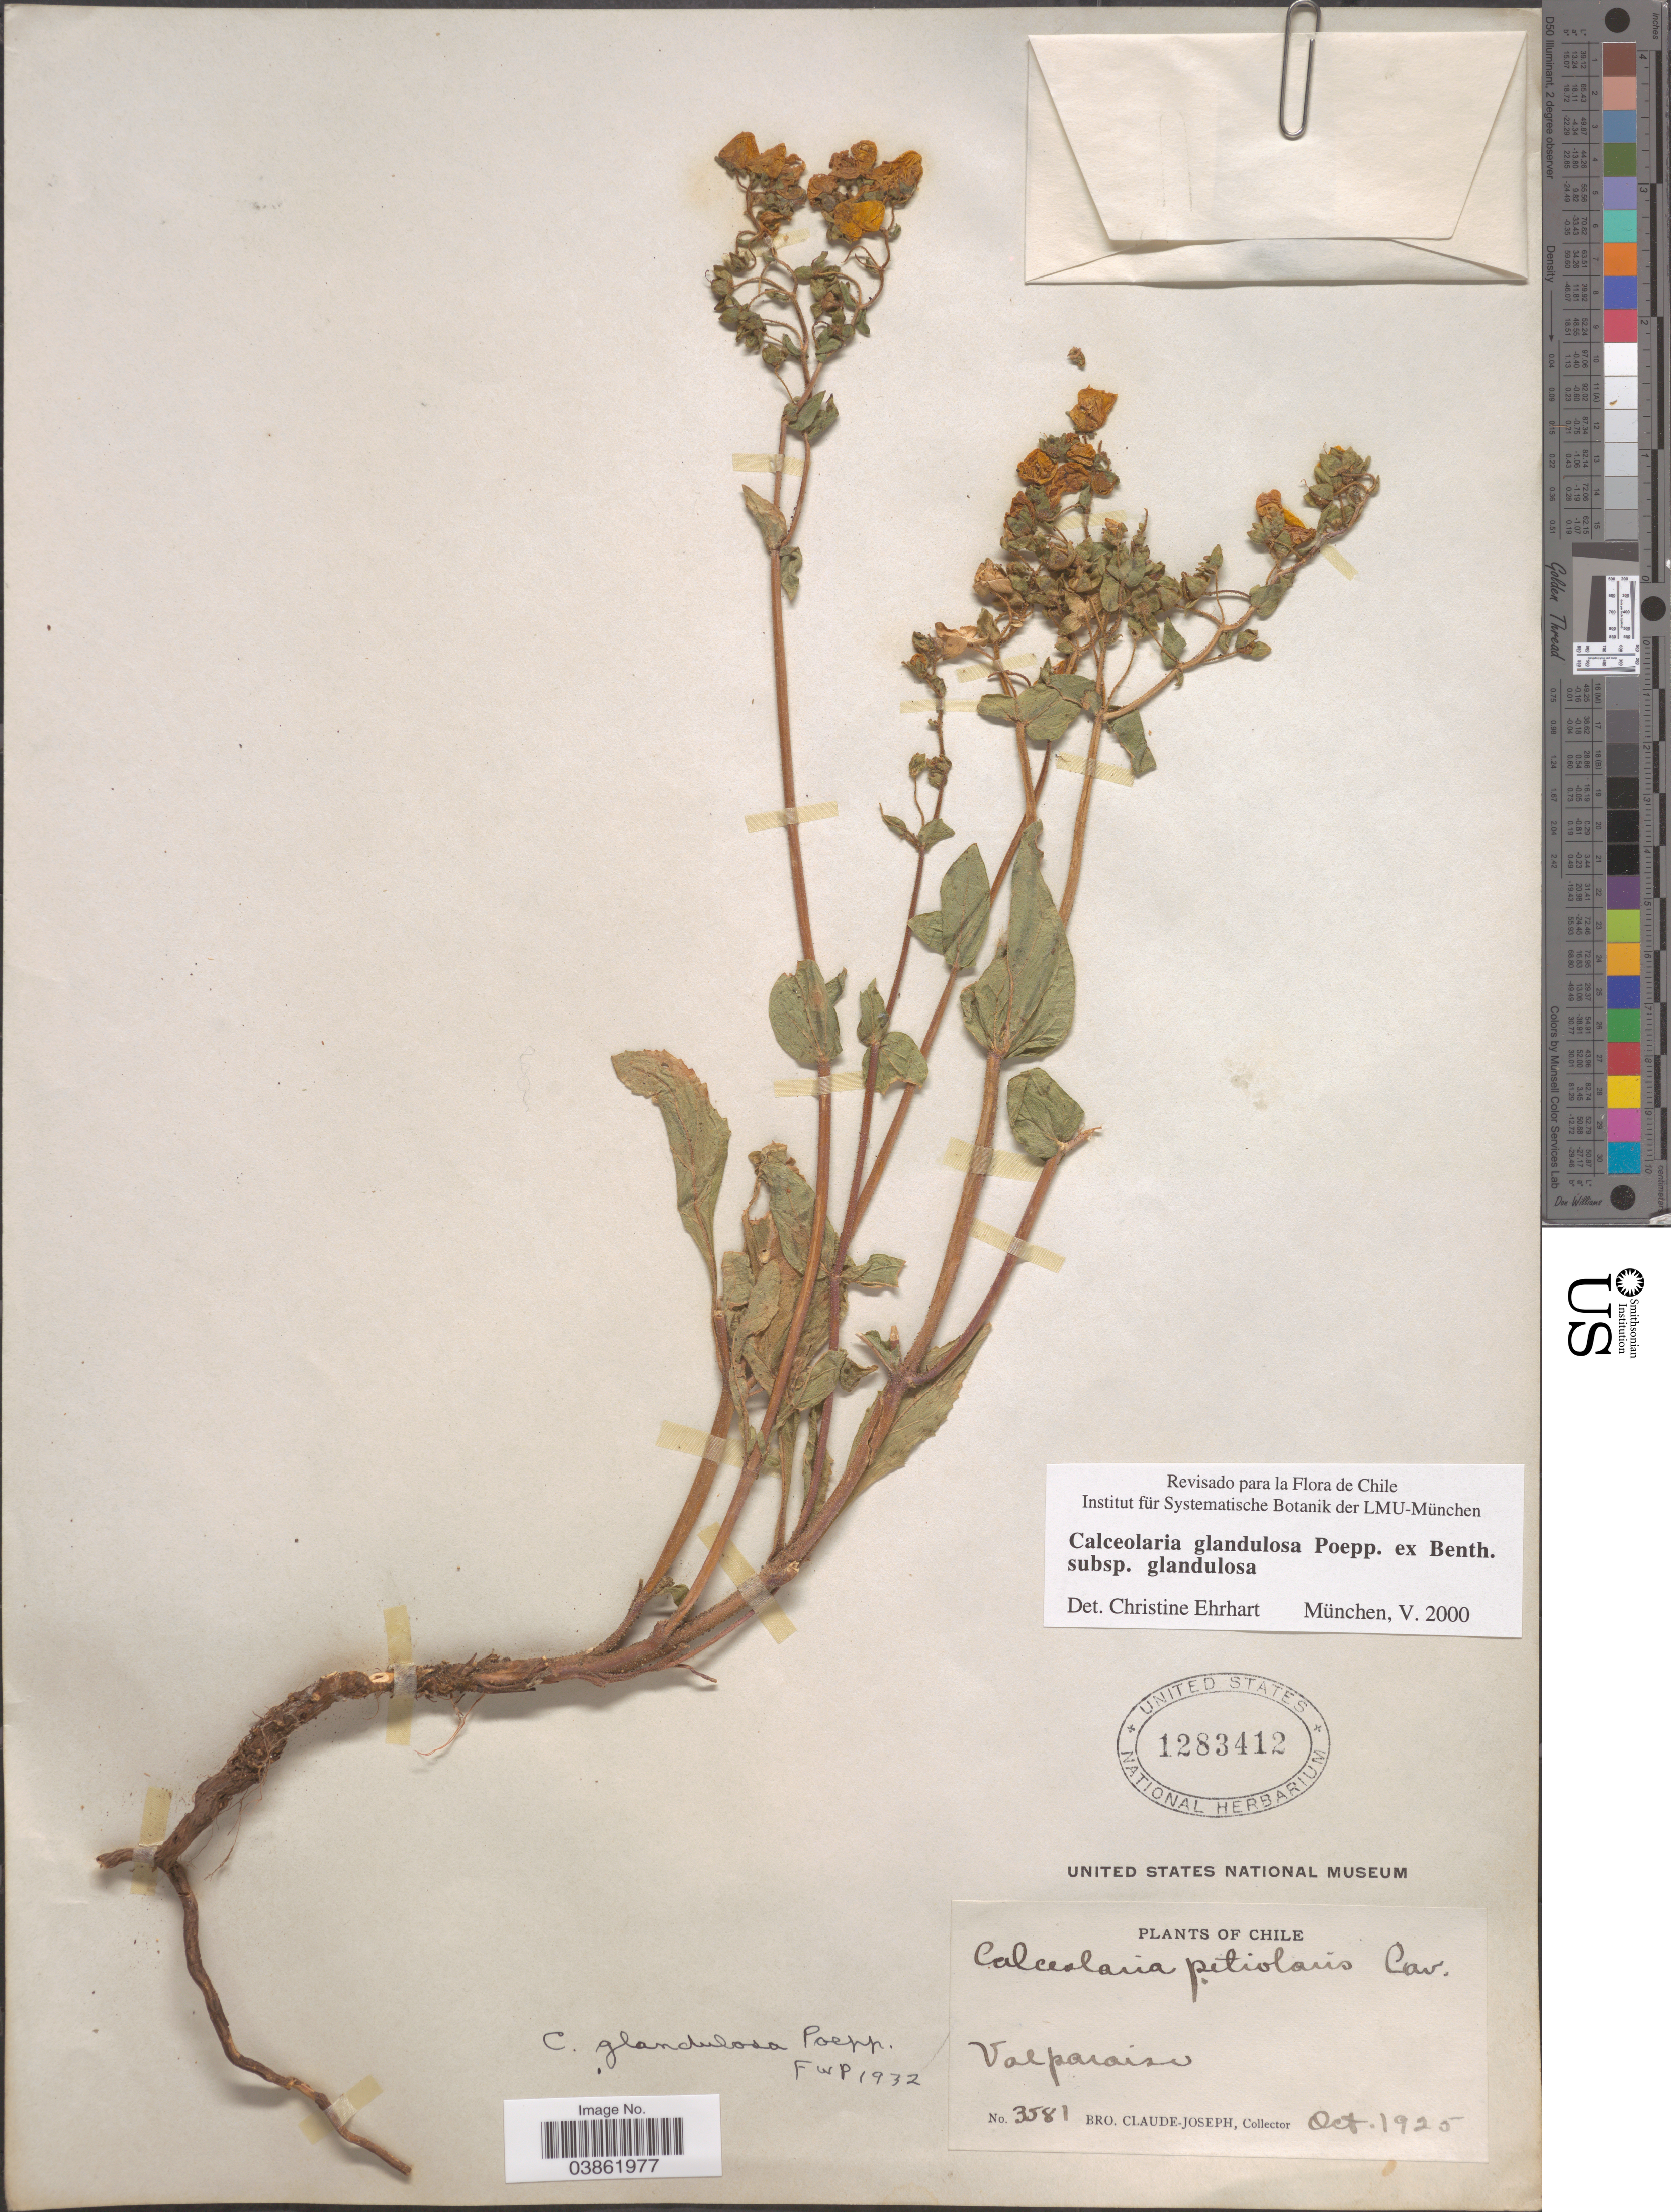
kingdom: Plantae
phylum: Tracheophyta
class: Magnoliopsida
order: Lamiales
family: Calceolariaceae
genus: Calceolaria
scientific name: Calceolaria glandulosa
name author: Poepp. ex Benth.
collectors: Bro. Claude-Joseph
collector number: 3581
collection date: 1925-10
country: Chile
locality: Valparaiso.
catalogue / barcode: US 1283412